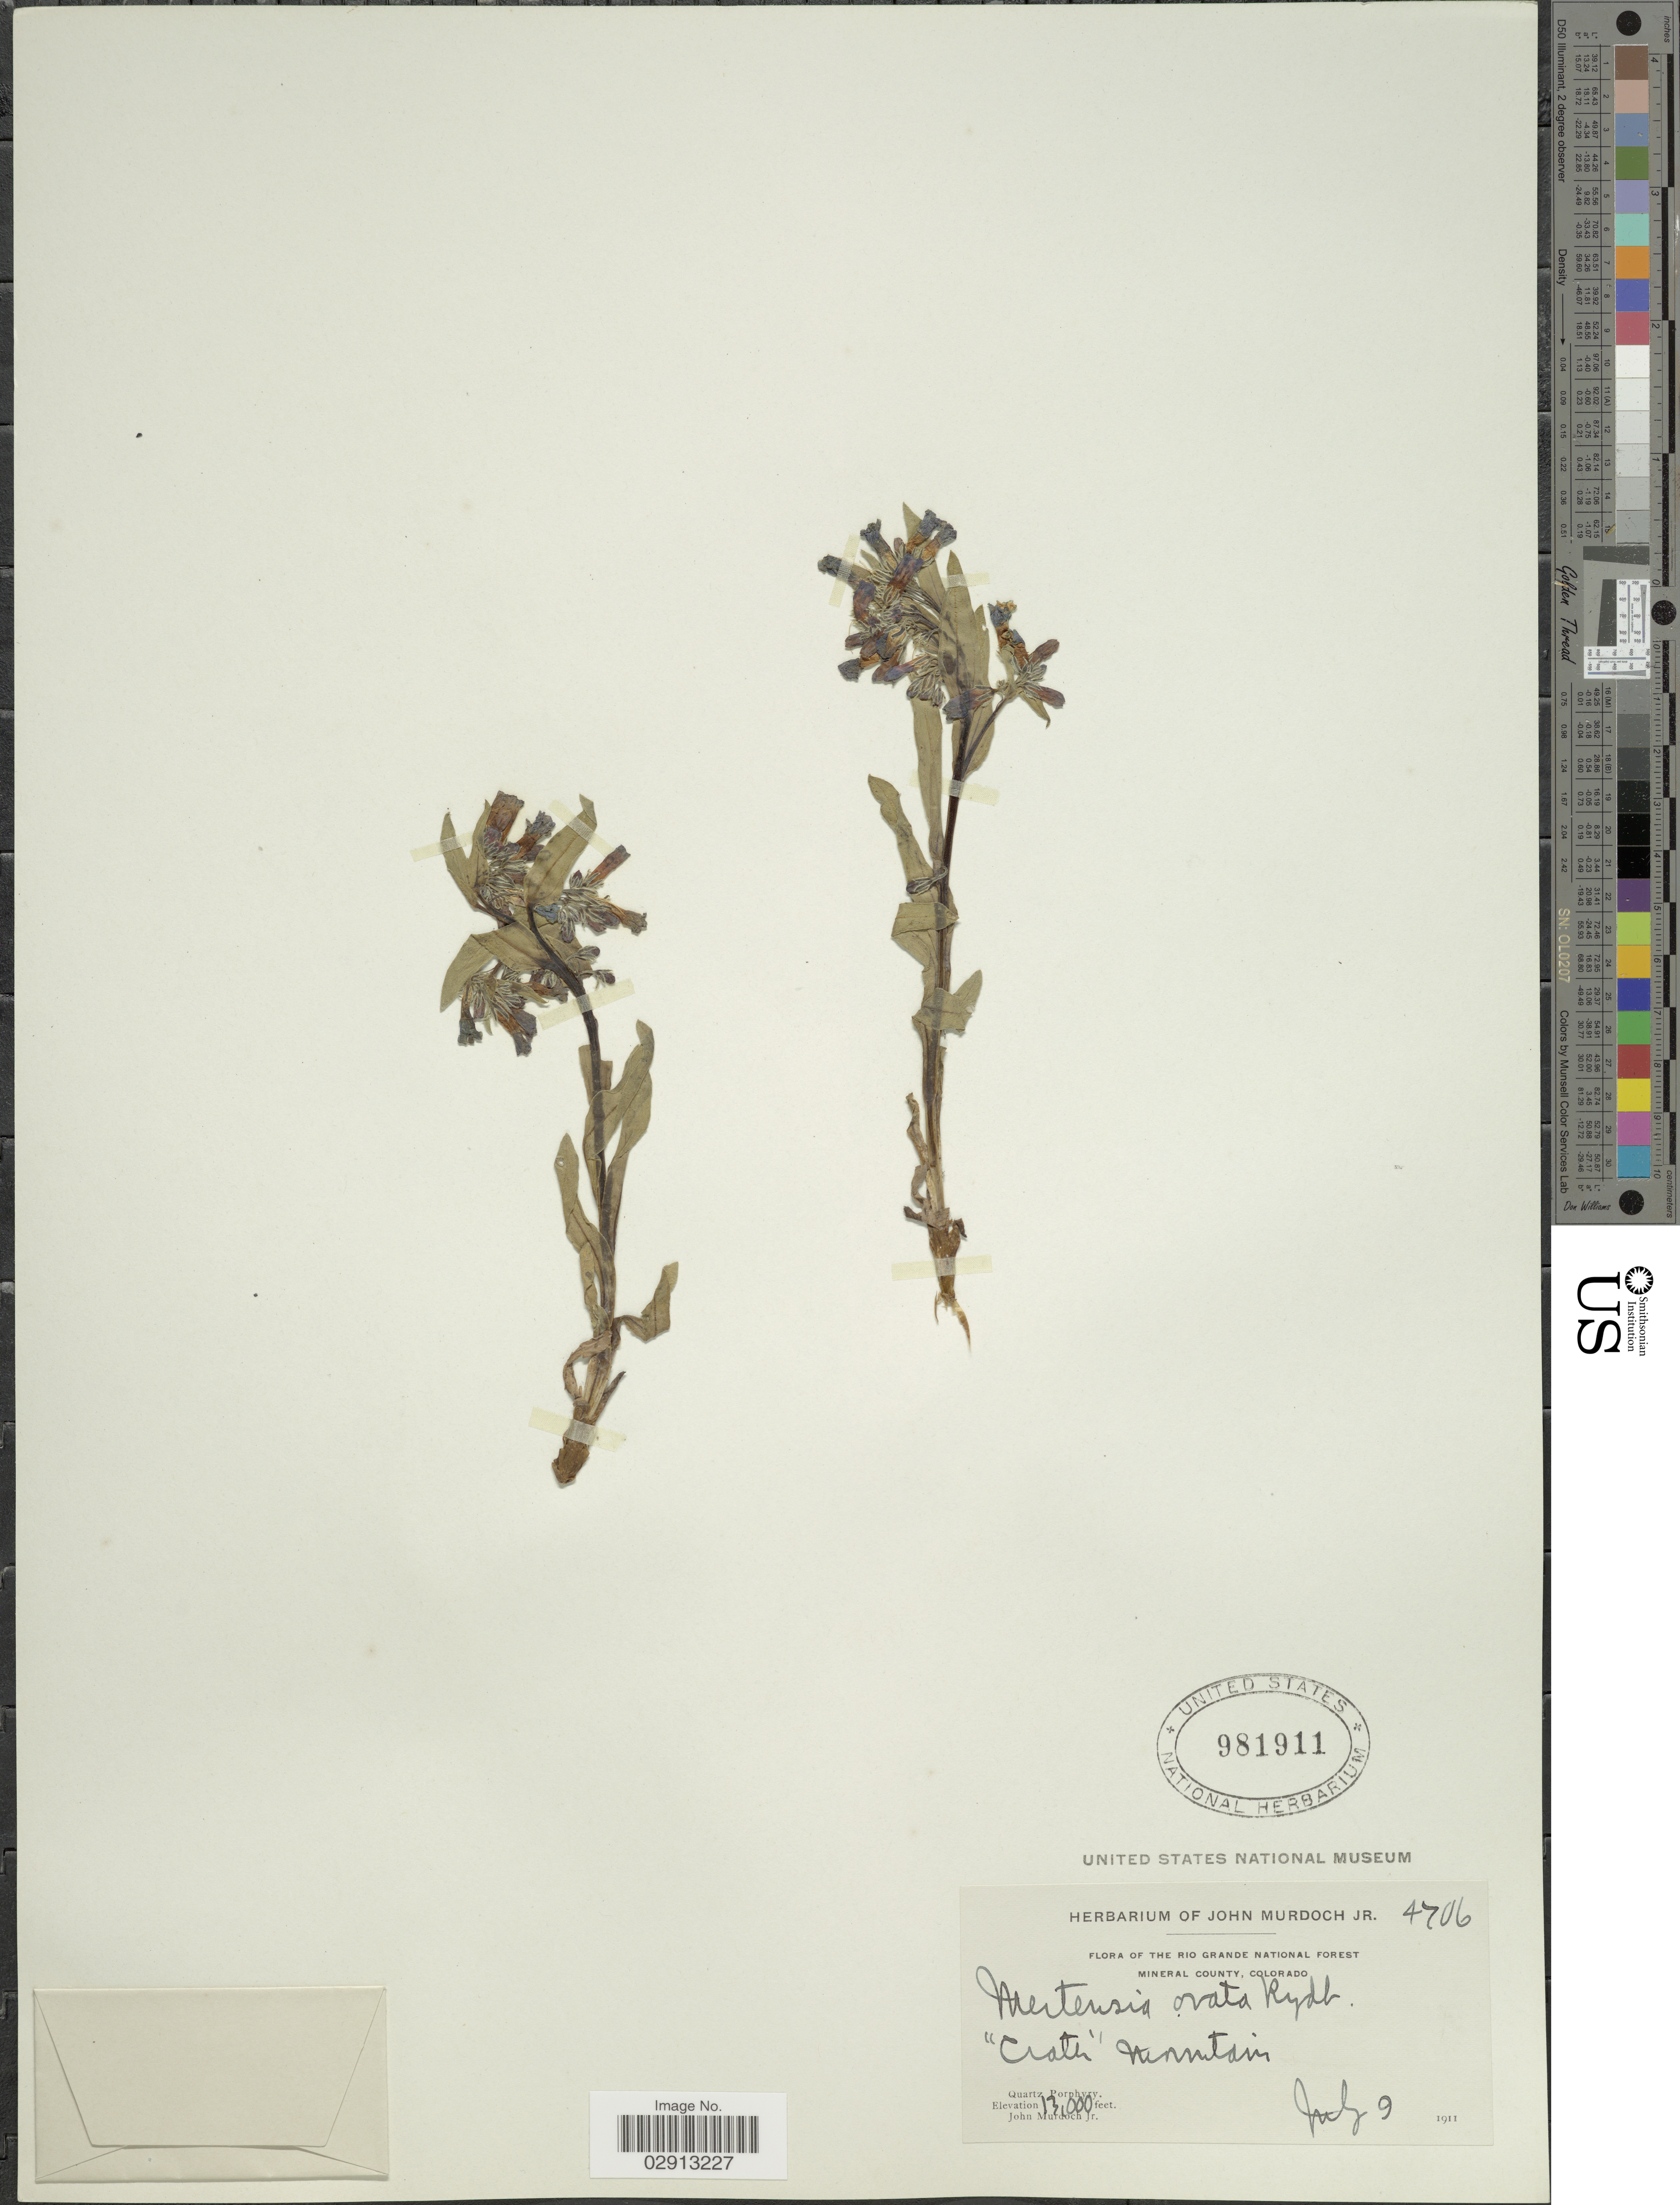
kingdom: Plantae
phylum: Tracheophyta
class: Magnoliopsida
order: Boraginales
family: Boraginaceae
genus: Mertensia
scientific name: Mertensia viridis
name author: (A. Nelson) A. Nelson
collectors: J. Murdoch Jr.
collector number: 4706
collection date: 1911-07-09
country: United States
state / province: Colorado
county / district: Mineral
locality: The Rio Grande National Forest. Mineral County. "Crater" Mountain.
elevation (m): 3962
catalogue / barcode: US 981911